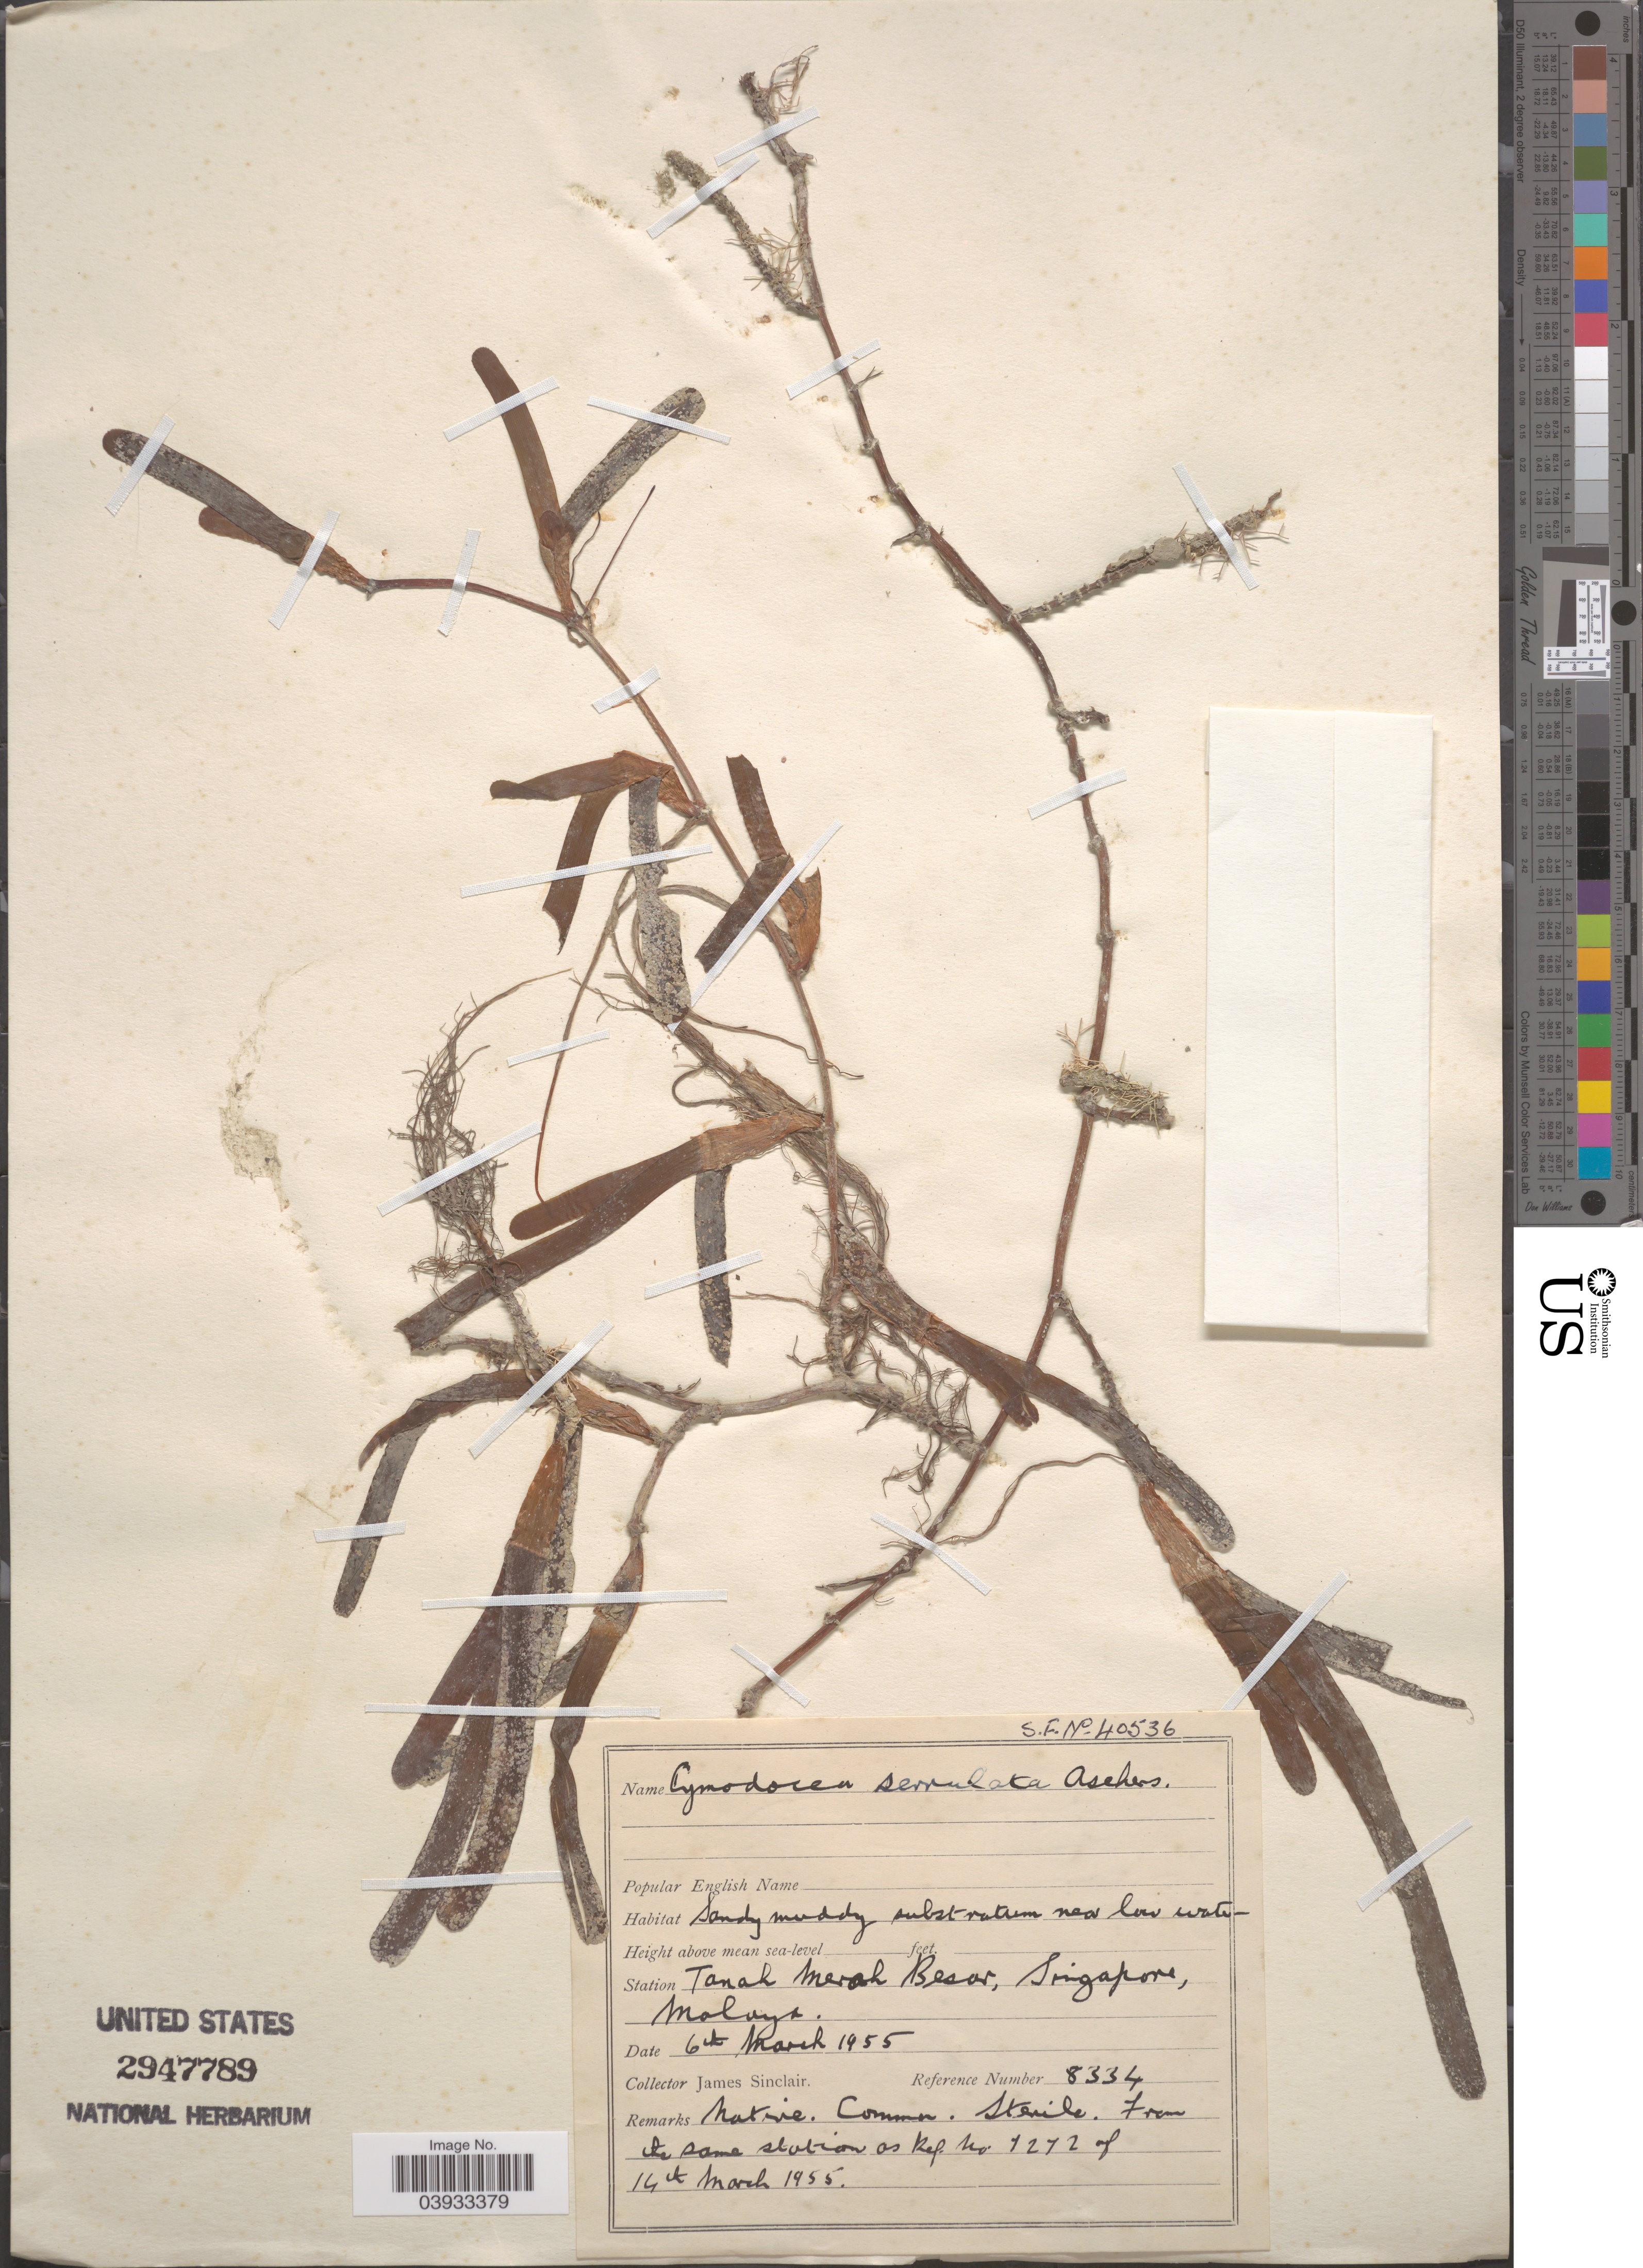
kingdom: Plantae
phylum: Tracheophyta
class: Liliopsida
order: Alismatales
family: Cymodoceaceae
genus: Cymodocea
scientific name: Cymodocea serrulata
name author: (R. Br.) Magnus & Ashers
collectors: J. Sinclair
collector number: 8334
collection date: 1955-03-06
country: Singapore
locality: Station Tanah Merah Besar, Malaya.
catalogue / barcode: US 2947789